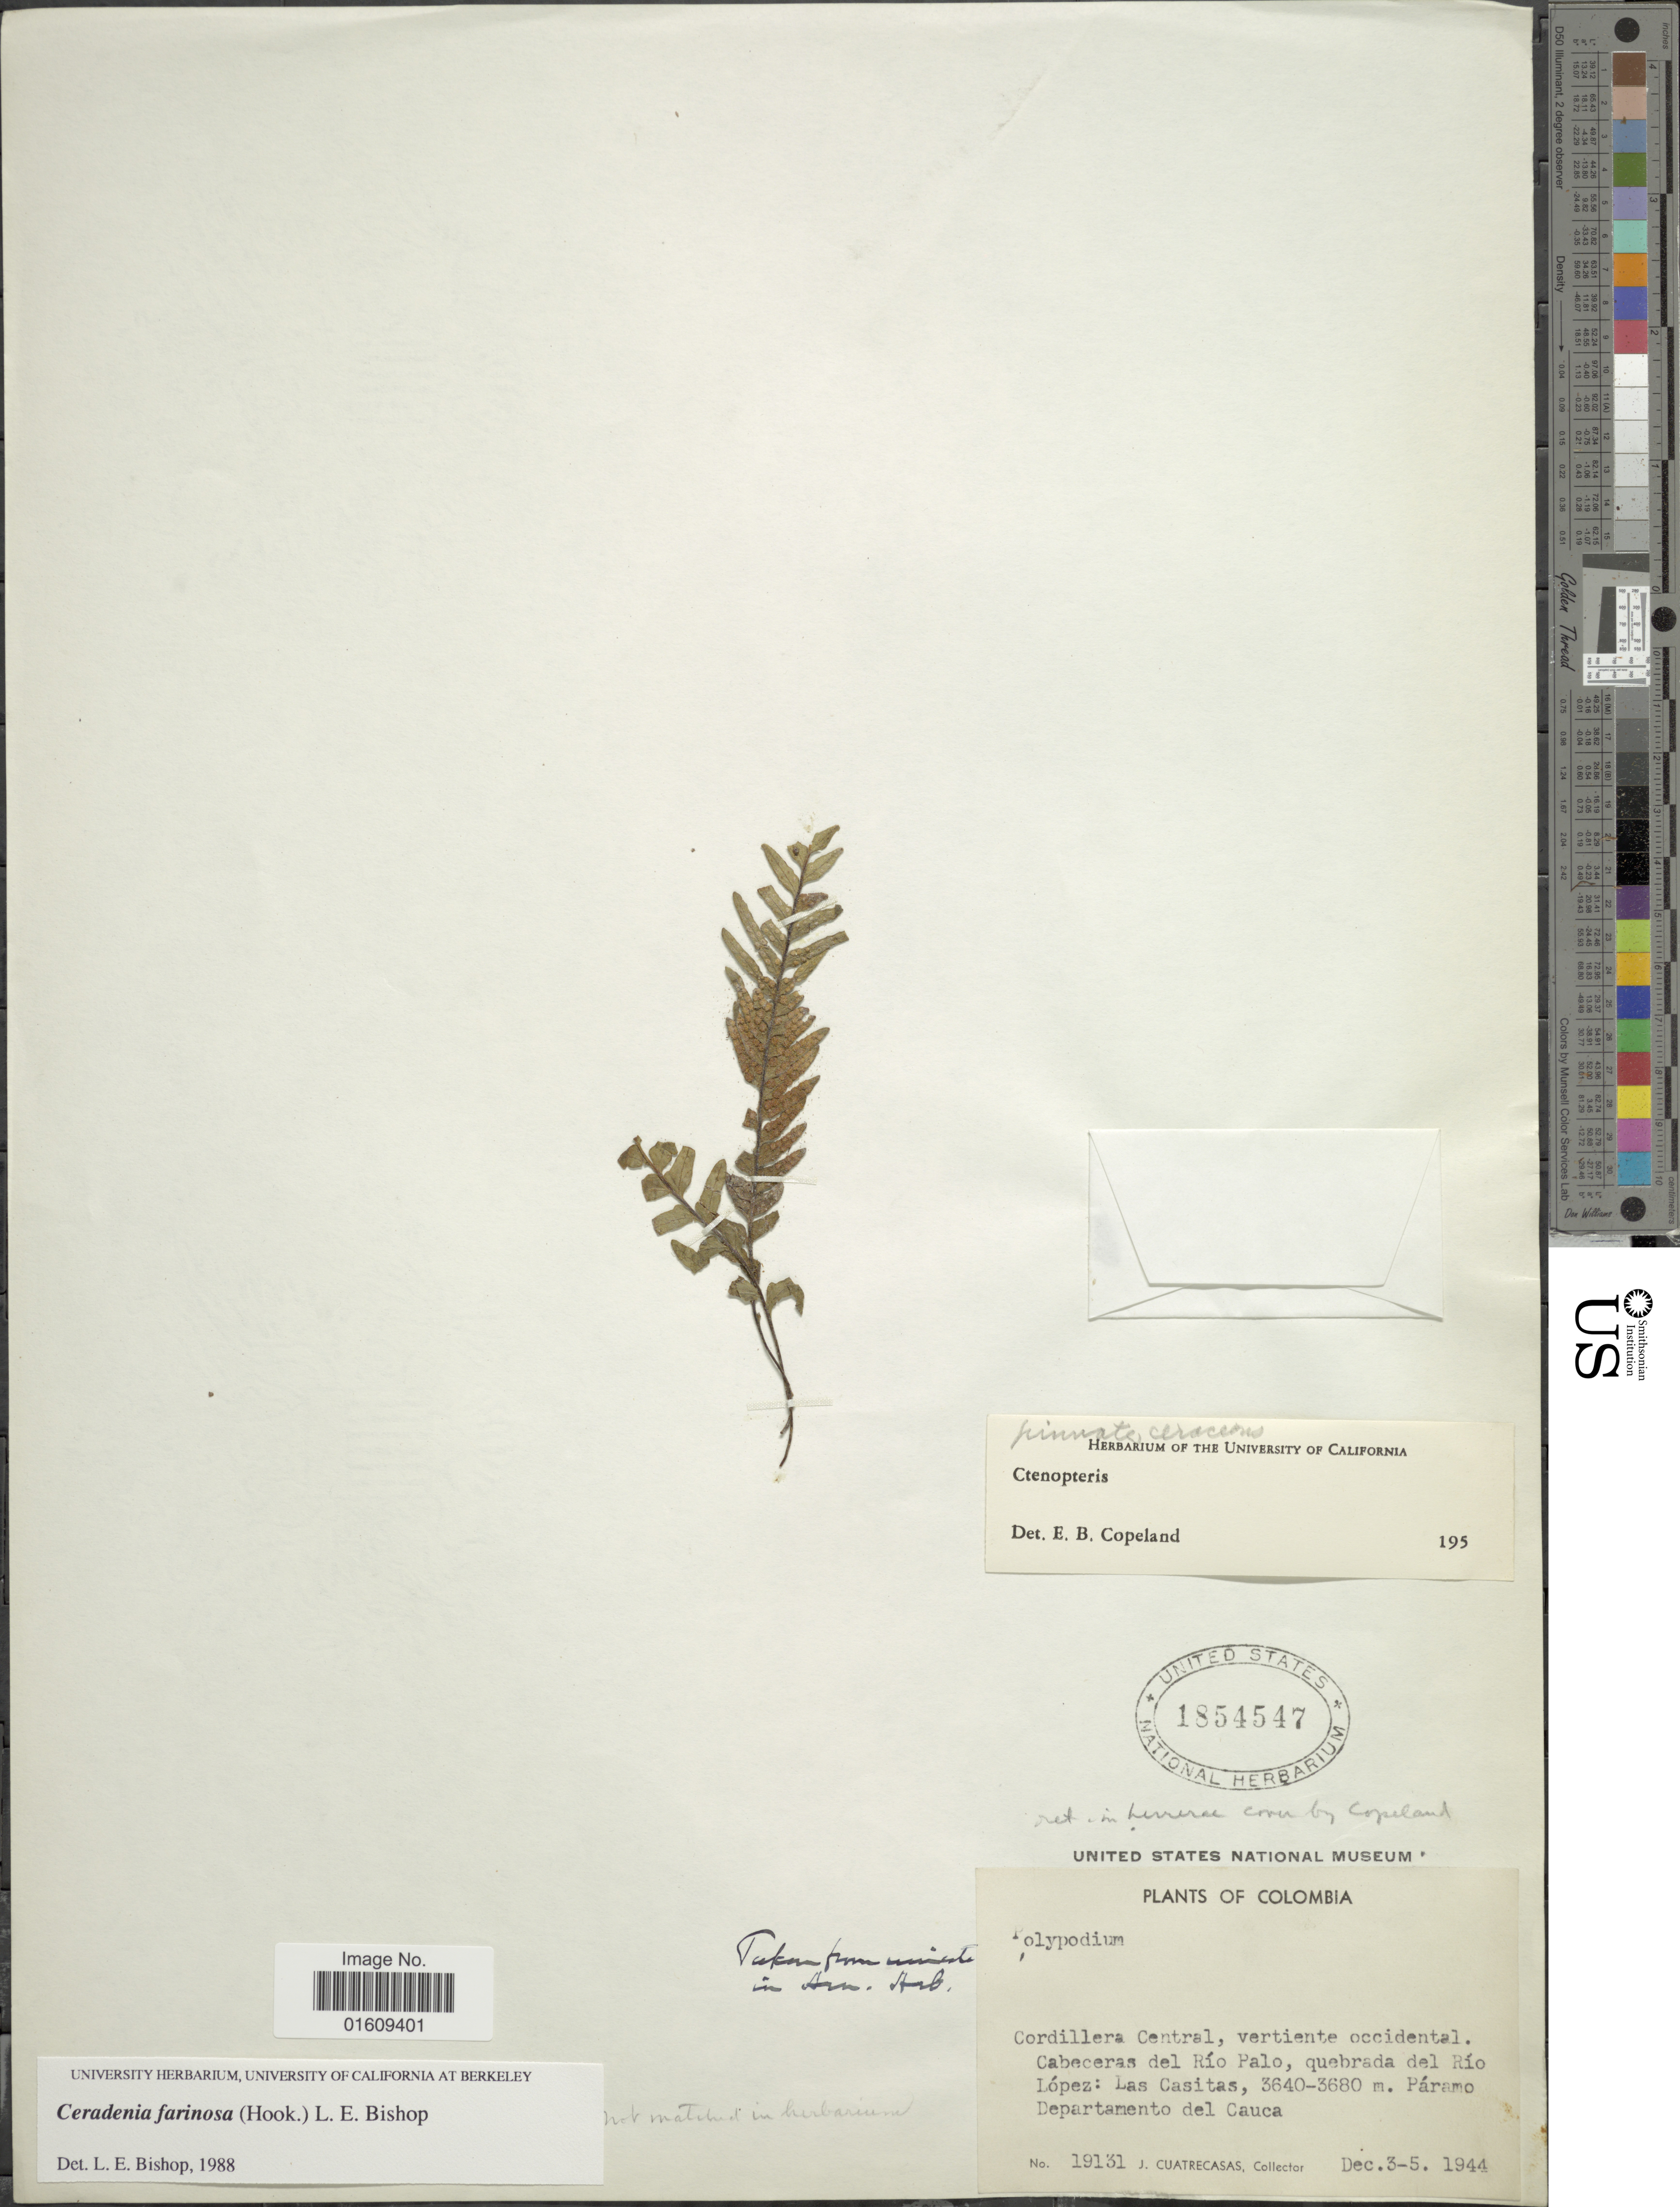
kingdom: Plantae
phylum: Tracheophyta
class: Polypodiopsida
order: Polypodiales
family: Polypodiaceae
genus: Ceradenia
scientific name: Ceradenia farinosa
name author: (Hook.) L.E. Bishop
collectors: J. Cuatrecasas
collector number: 19131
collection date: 1944-12-03/1944-12-05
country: Colombia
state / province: Valle del Cauca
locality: Colombia, Cordillera Central, vertiente occidental. Cabeceras del Río Palo, quebrada del Río López: Las Casitas. Páramo, Departamento del Cauca.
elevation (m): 3640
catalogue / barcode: US 1854547